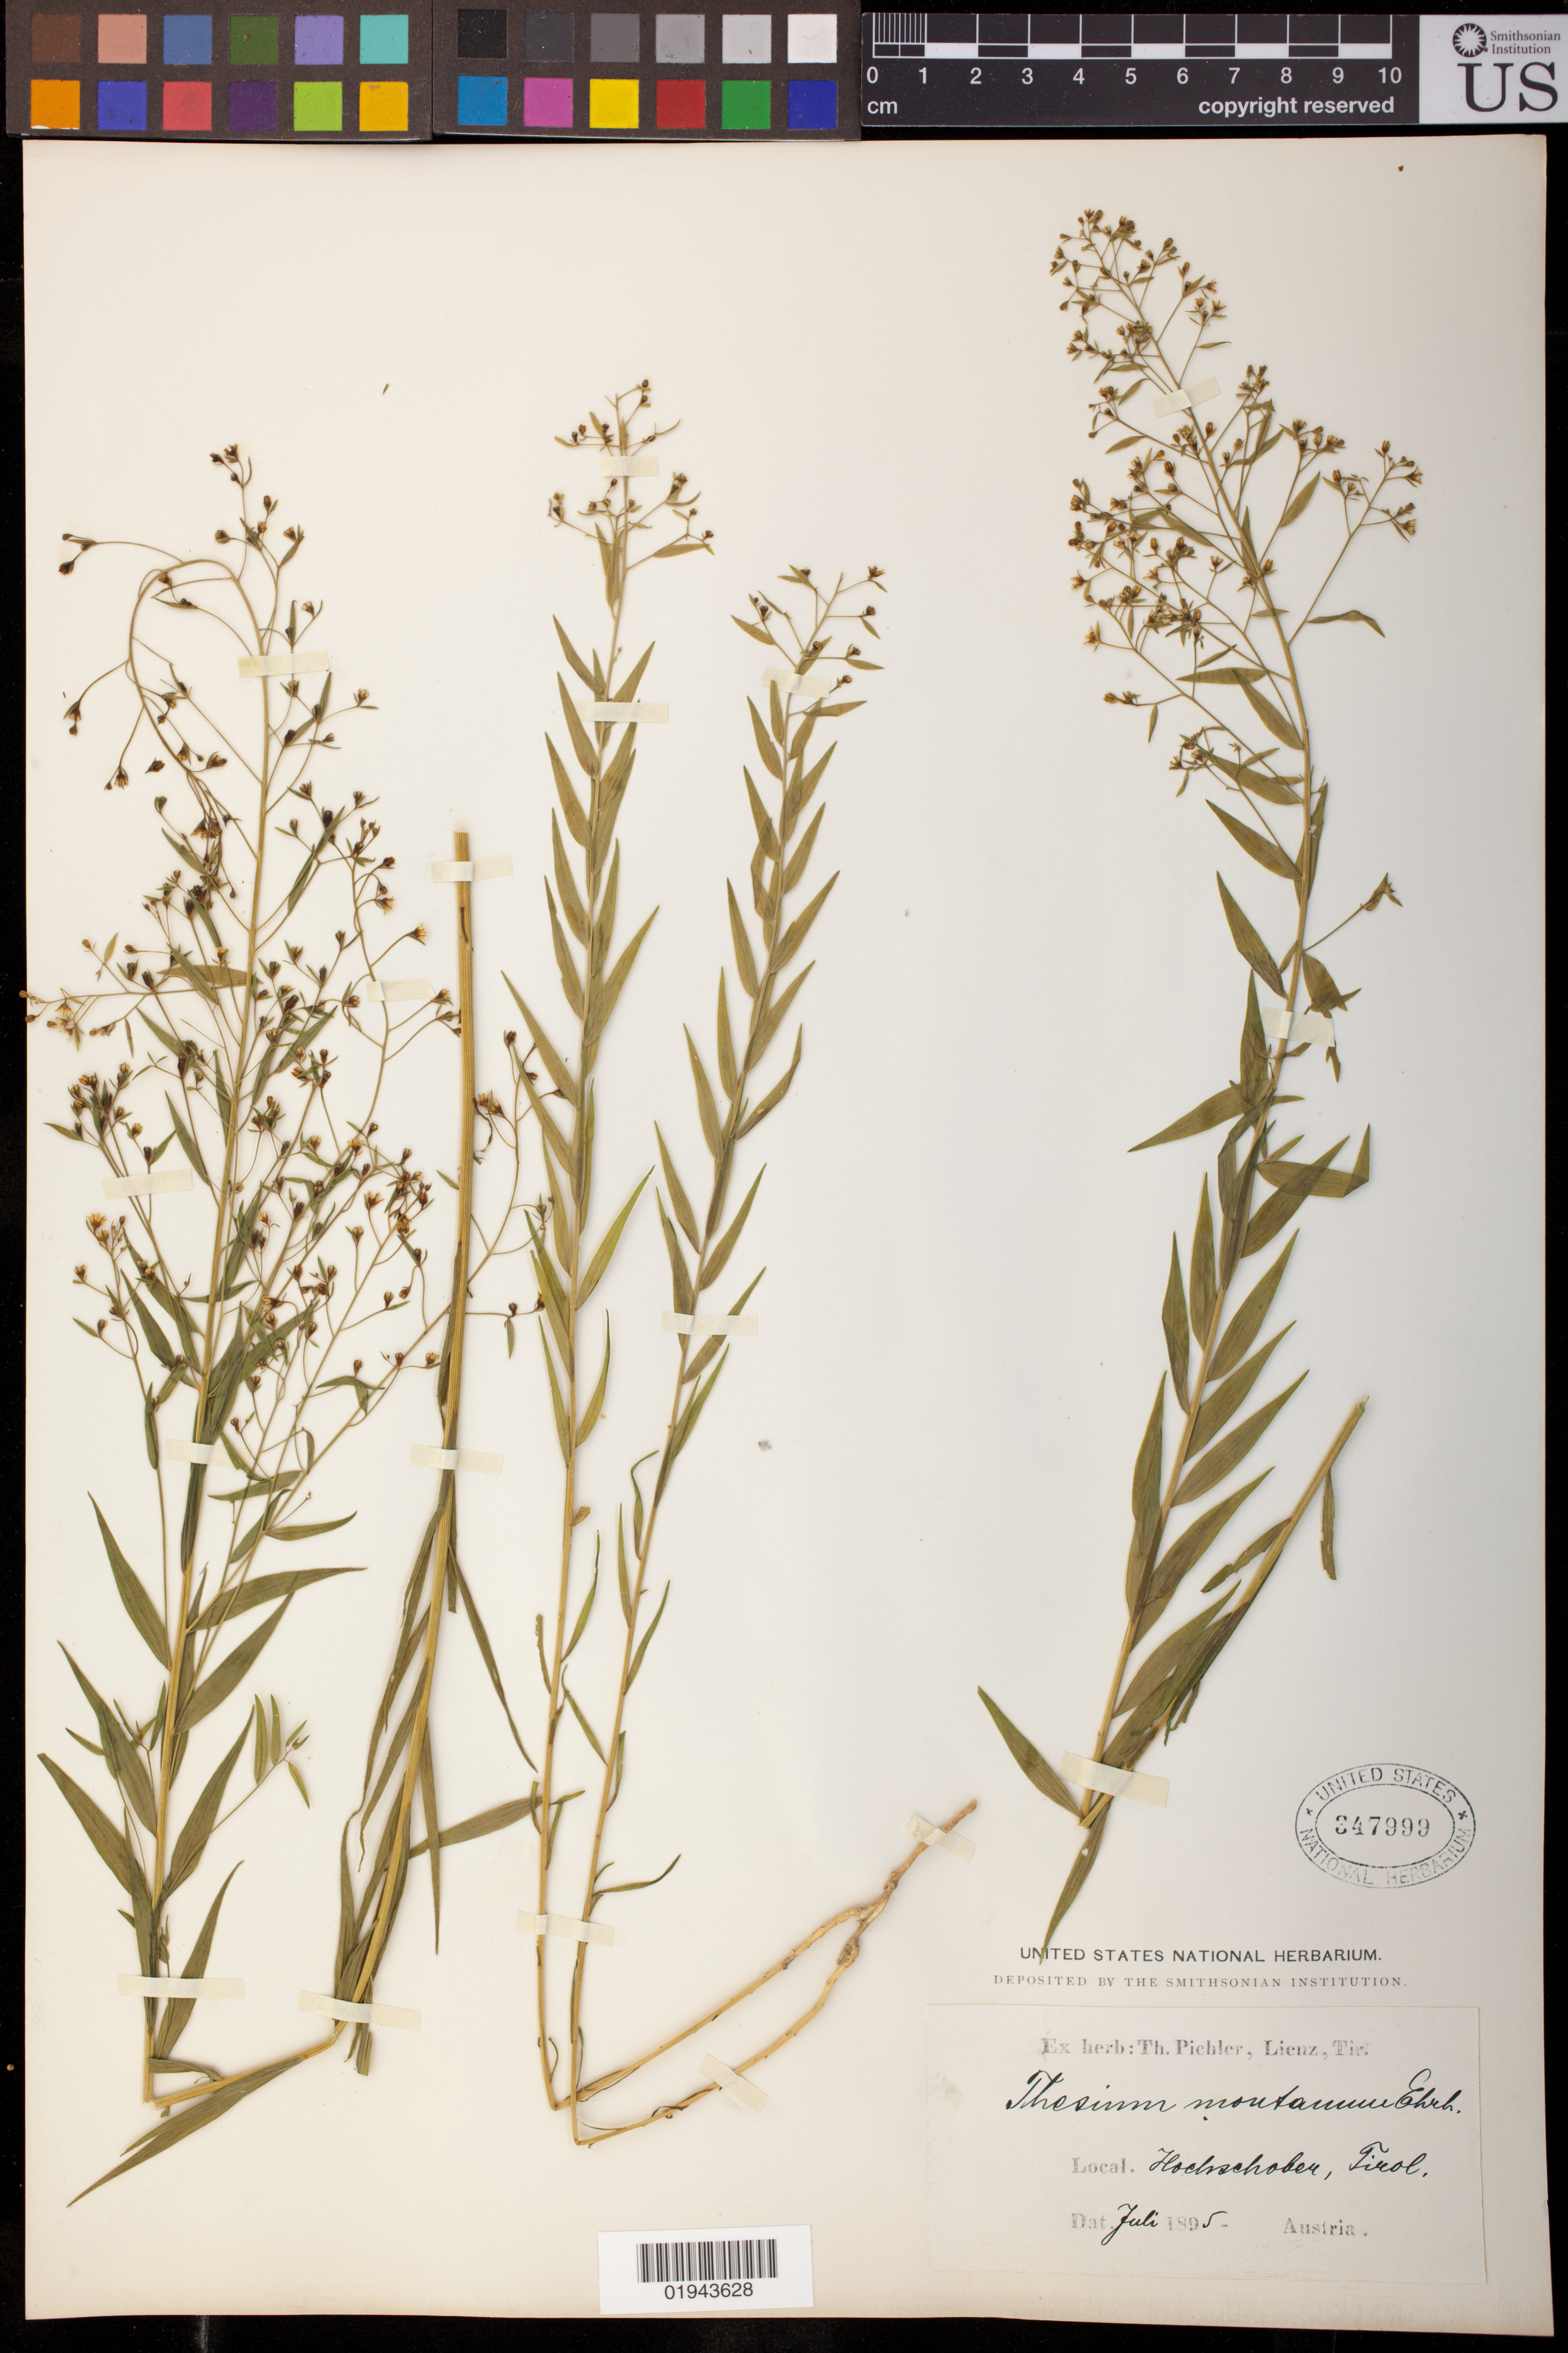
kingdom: Plantae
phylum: Tracheophyta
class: Magnoliopsida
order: Santalales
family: Thesiaceae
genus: Thesium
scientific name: Thesium montanum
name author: Ehrh. ex Hoffm.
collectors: T. Pichler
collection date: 1895-07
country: Austria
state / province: Tirol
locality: Hochschober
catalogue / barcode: US 347999